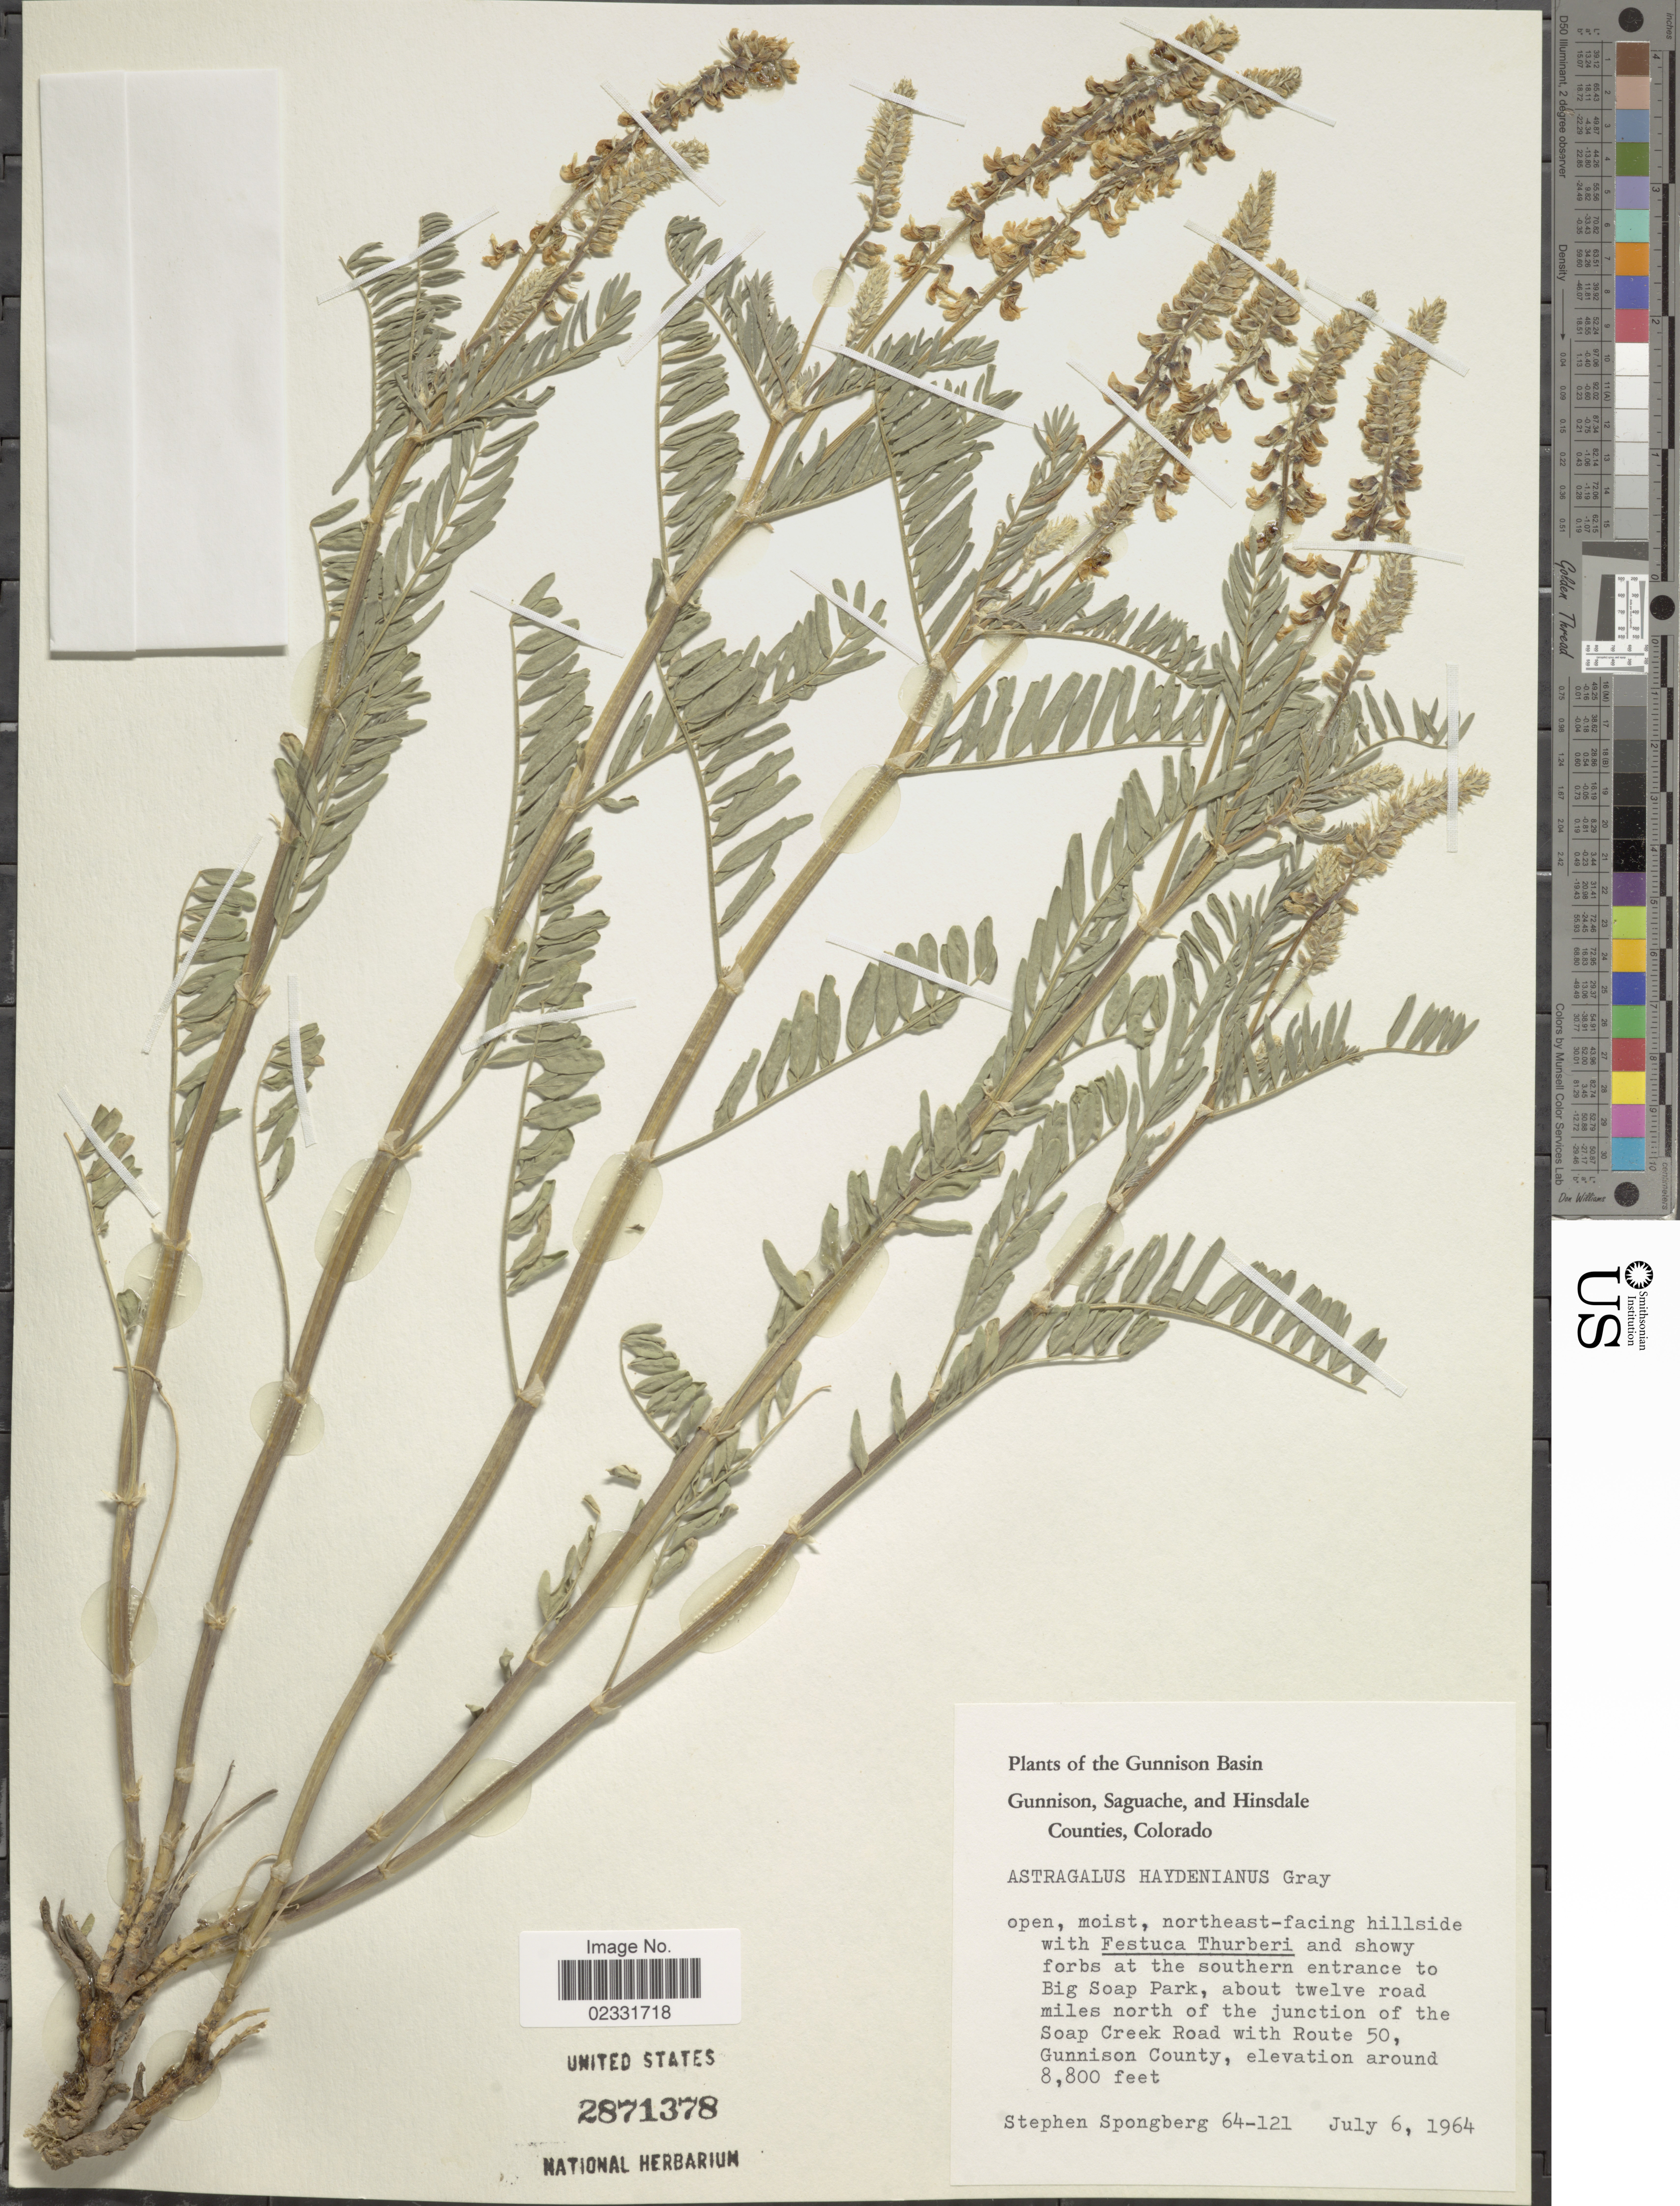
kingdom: Plantae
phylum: Tracheophyta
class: Magnoliopsida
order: Fabales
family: Fabaceae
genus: Astragalus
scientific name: Astragalus haydenianus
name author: A. Gray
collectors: S. A.Spongberg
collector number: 64-121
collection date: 1964-07-06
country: United States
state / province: Colorado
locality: Gunnison Basin, Gunnison, Saguache, and Hinsdale Counties, northeast-facing hillside and showy forbs at the southern entrance to Big Soap Park, about twelve road miles north of the junction of the Soap Road with Route 50, Gunnison County.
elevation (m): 2682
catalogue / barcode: US 2871378